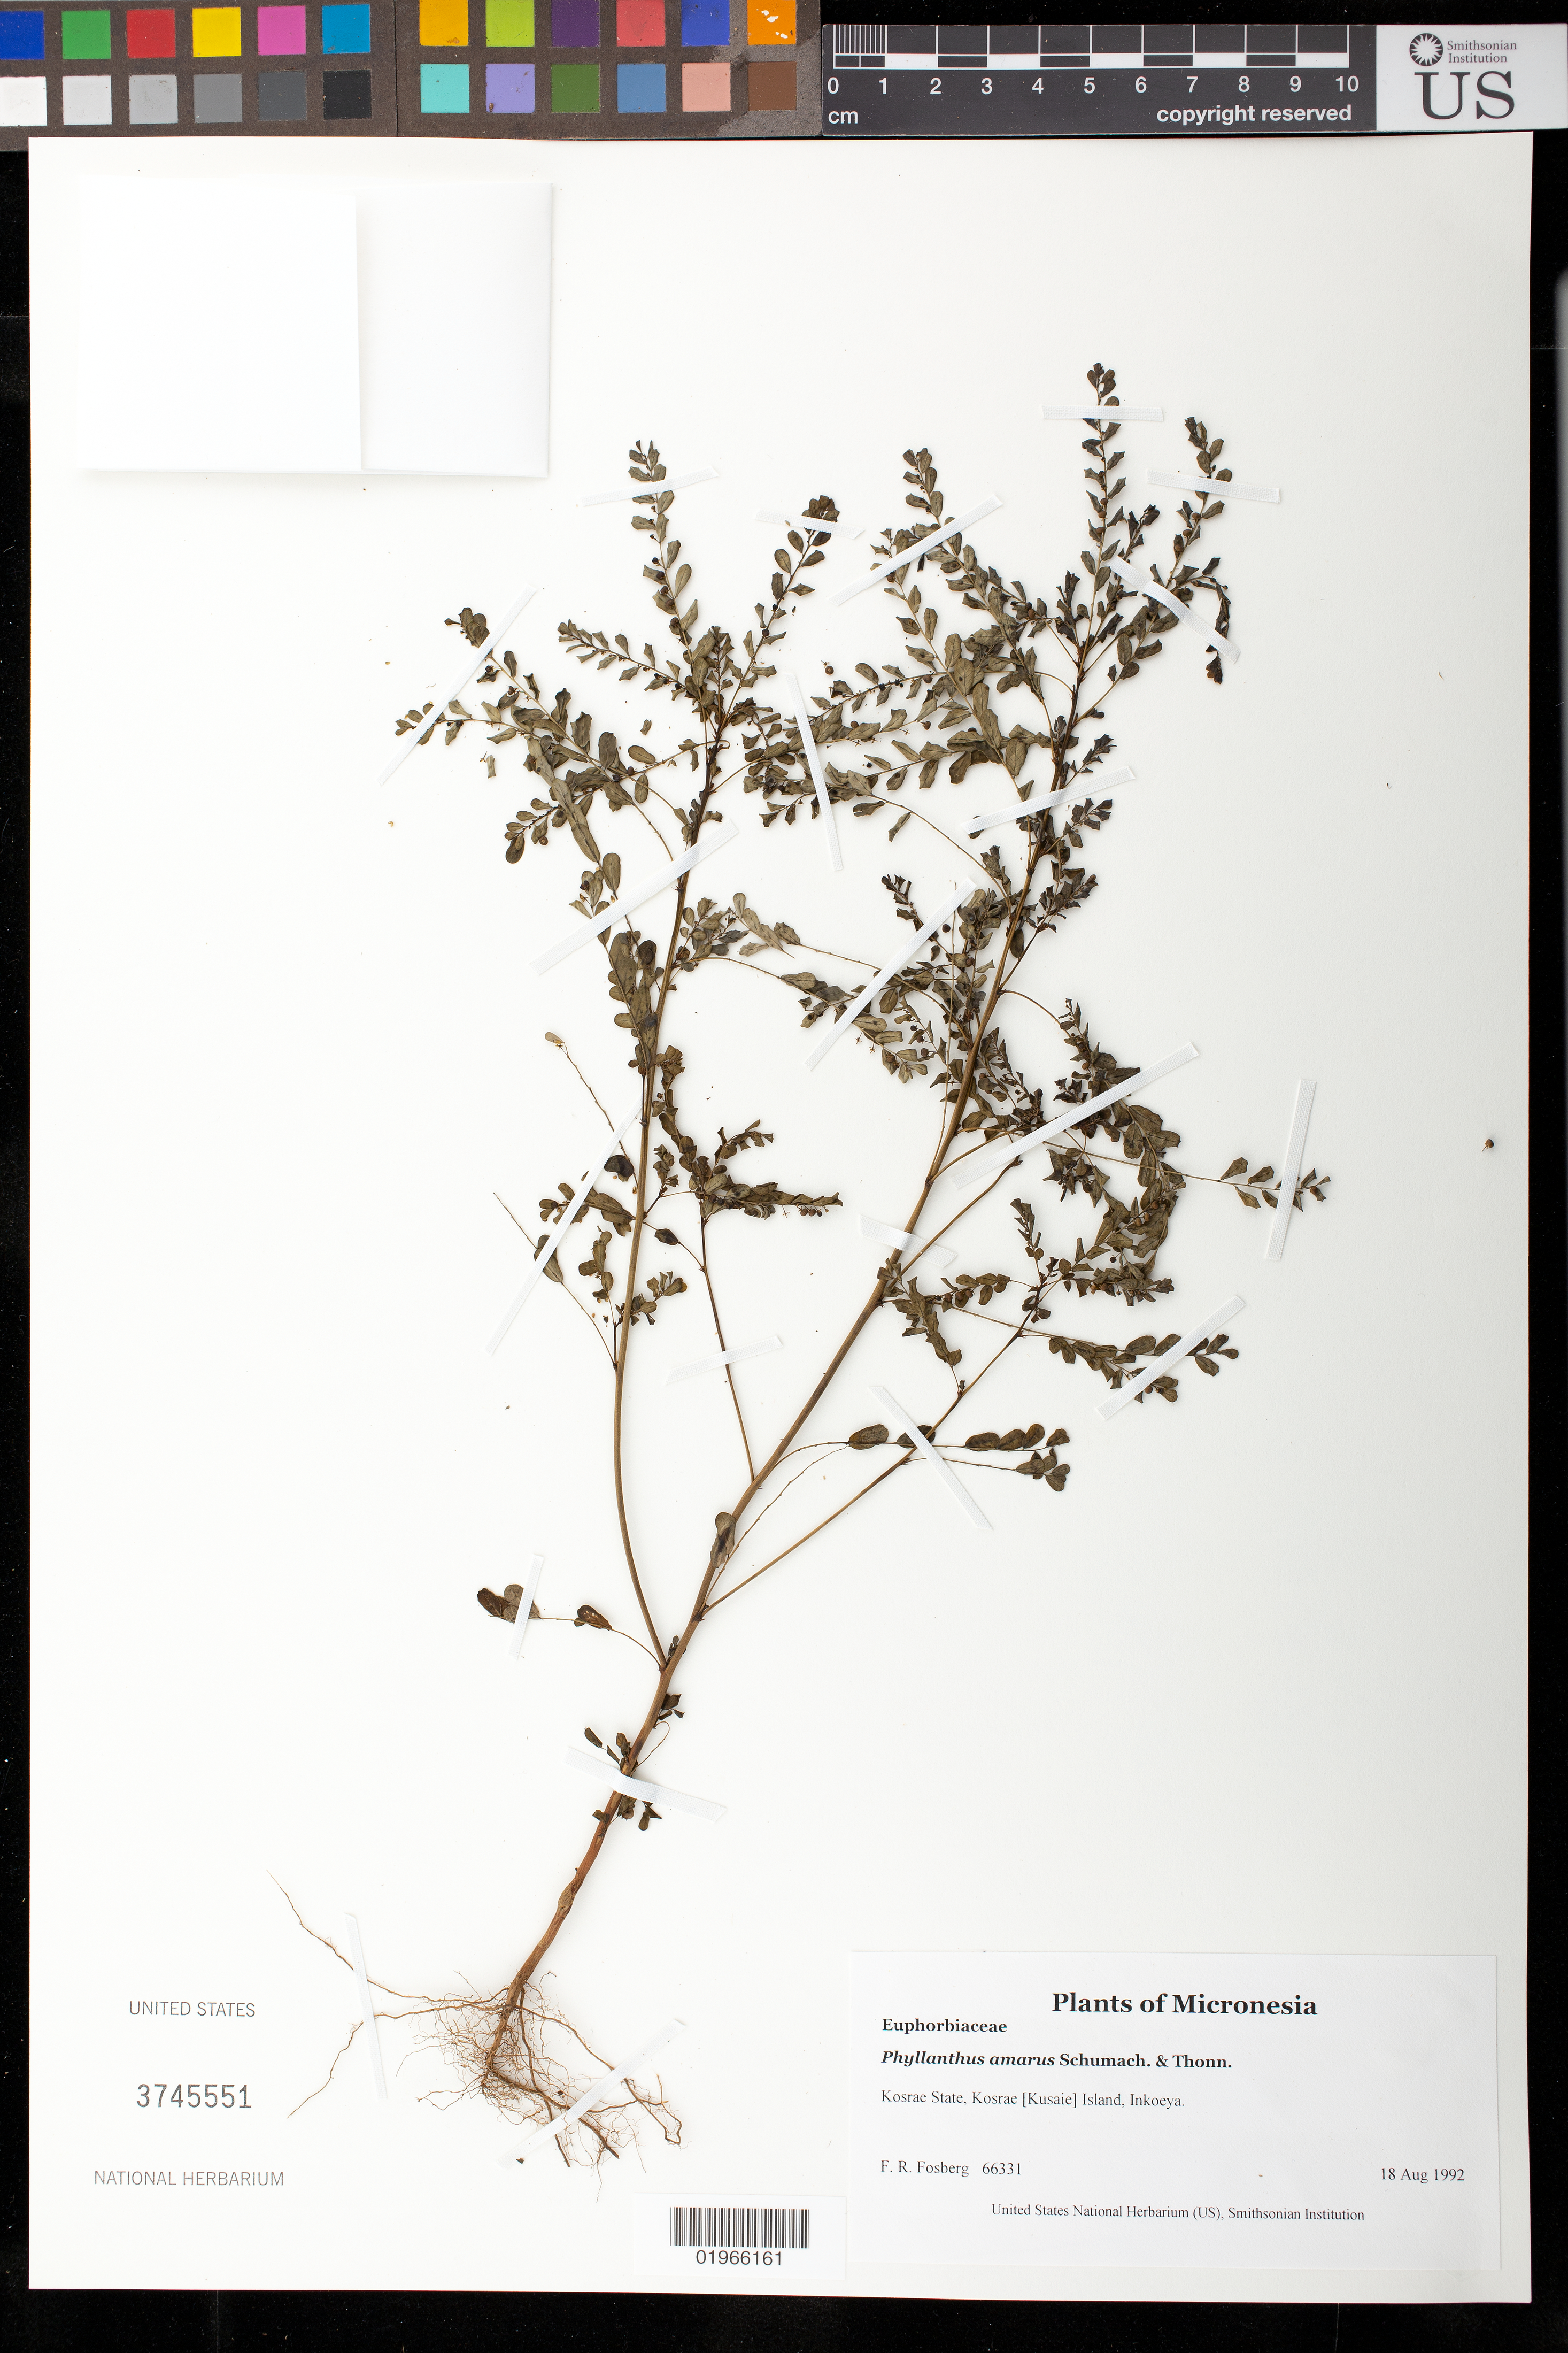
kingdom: Plantae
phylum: Tracheophyta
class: Magnoliopsida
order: Malpighiales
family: Phyllanthaceae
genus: Phyllanthus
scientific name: Phyllanthus amarus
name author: Schumach. & Thonn.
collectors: F. R. Fosberg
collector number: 66331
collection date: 1992-08-18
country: Micronesia, Federated States of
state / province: Kosrae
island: Kosrae [Kusaie]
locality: Inkoeya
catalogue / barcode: US 3745551